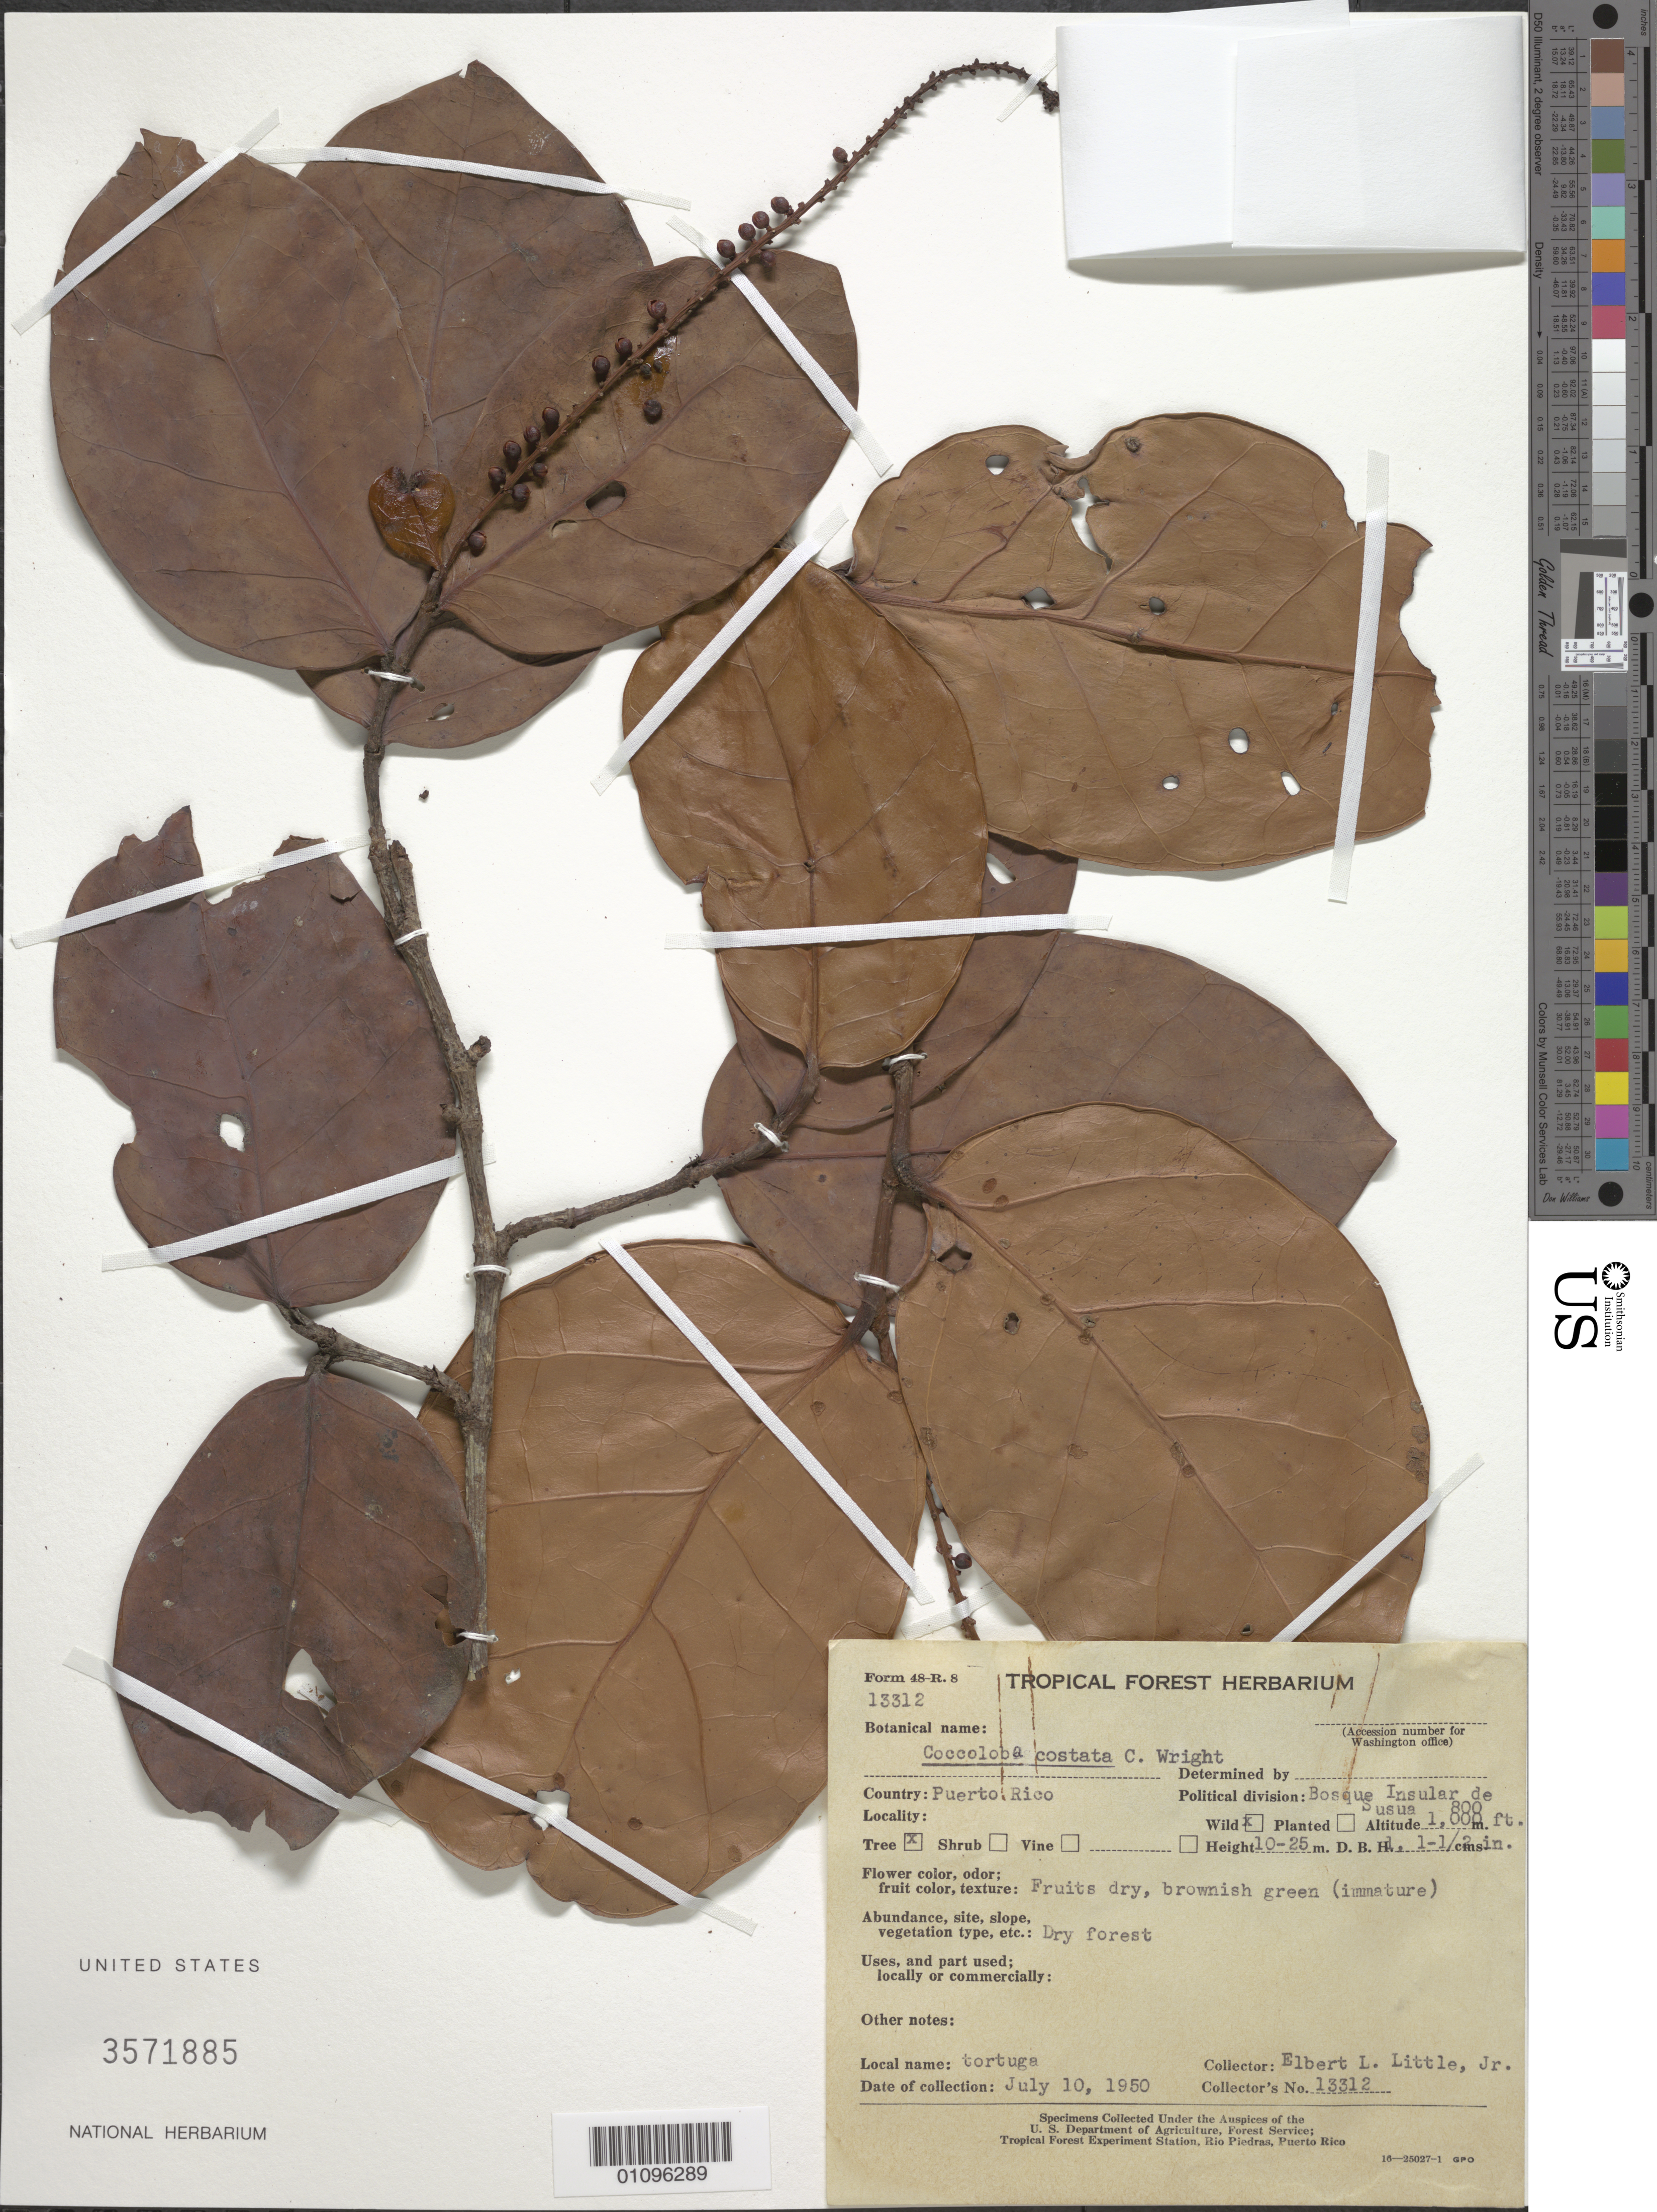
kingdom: Plantae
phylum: Tracheophyta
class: Magnoliopsida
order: Caryophyllales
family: Polygonaceae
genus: Coccoloba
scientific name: Coccoloba costata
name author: C. Wright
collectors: E. L. Little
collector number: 13312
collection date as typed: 10 Jul 1950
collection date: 1950-07-10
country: Puerto Rico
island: Puerto Rico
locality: Bosque Insular de Susúa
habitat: Dry forest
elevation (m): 244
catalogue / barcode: US 3571885